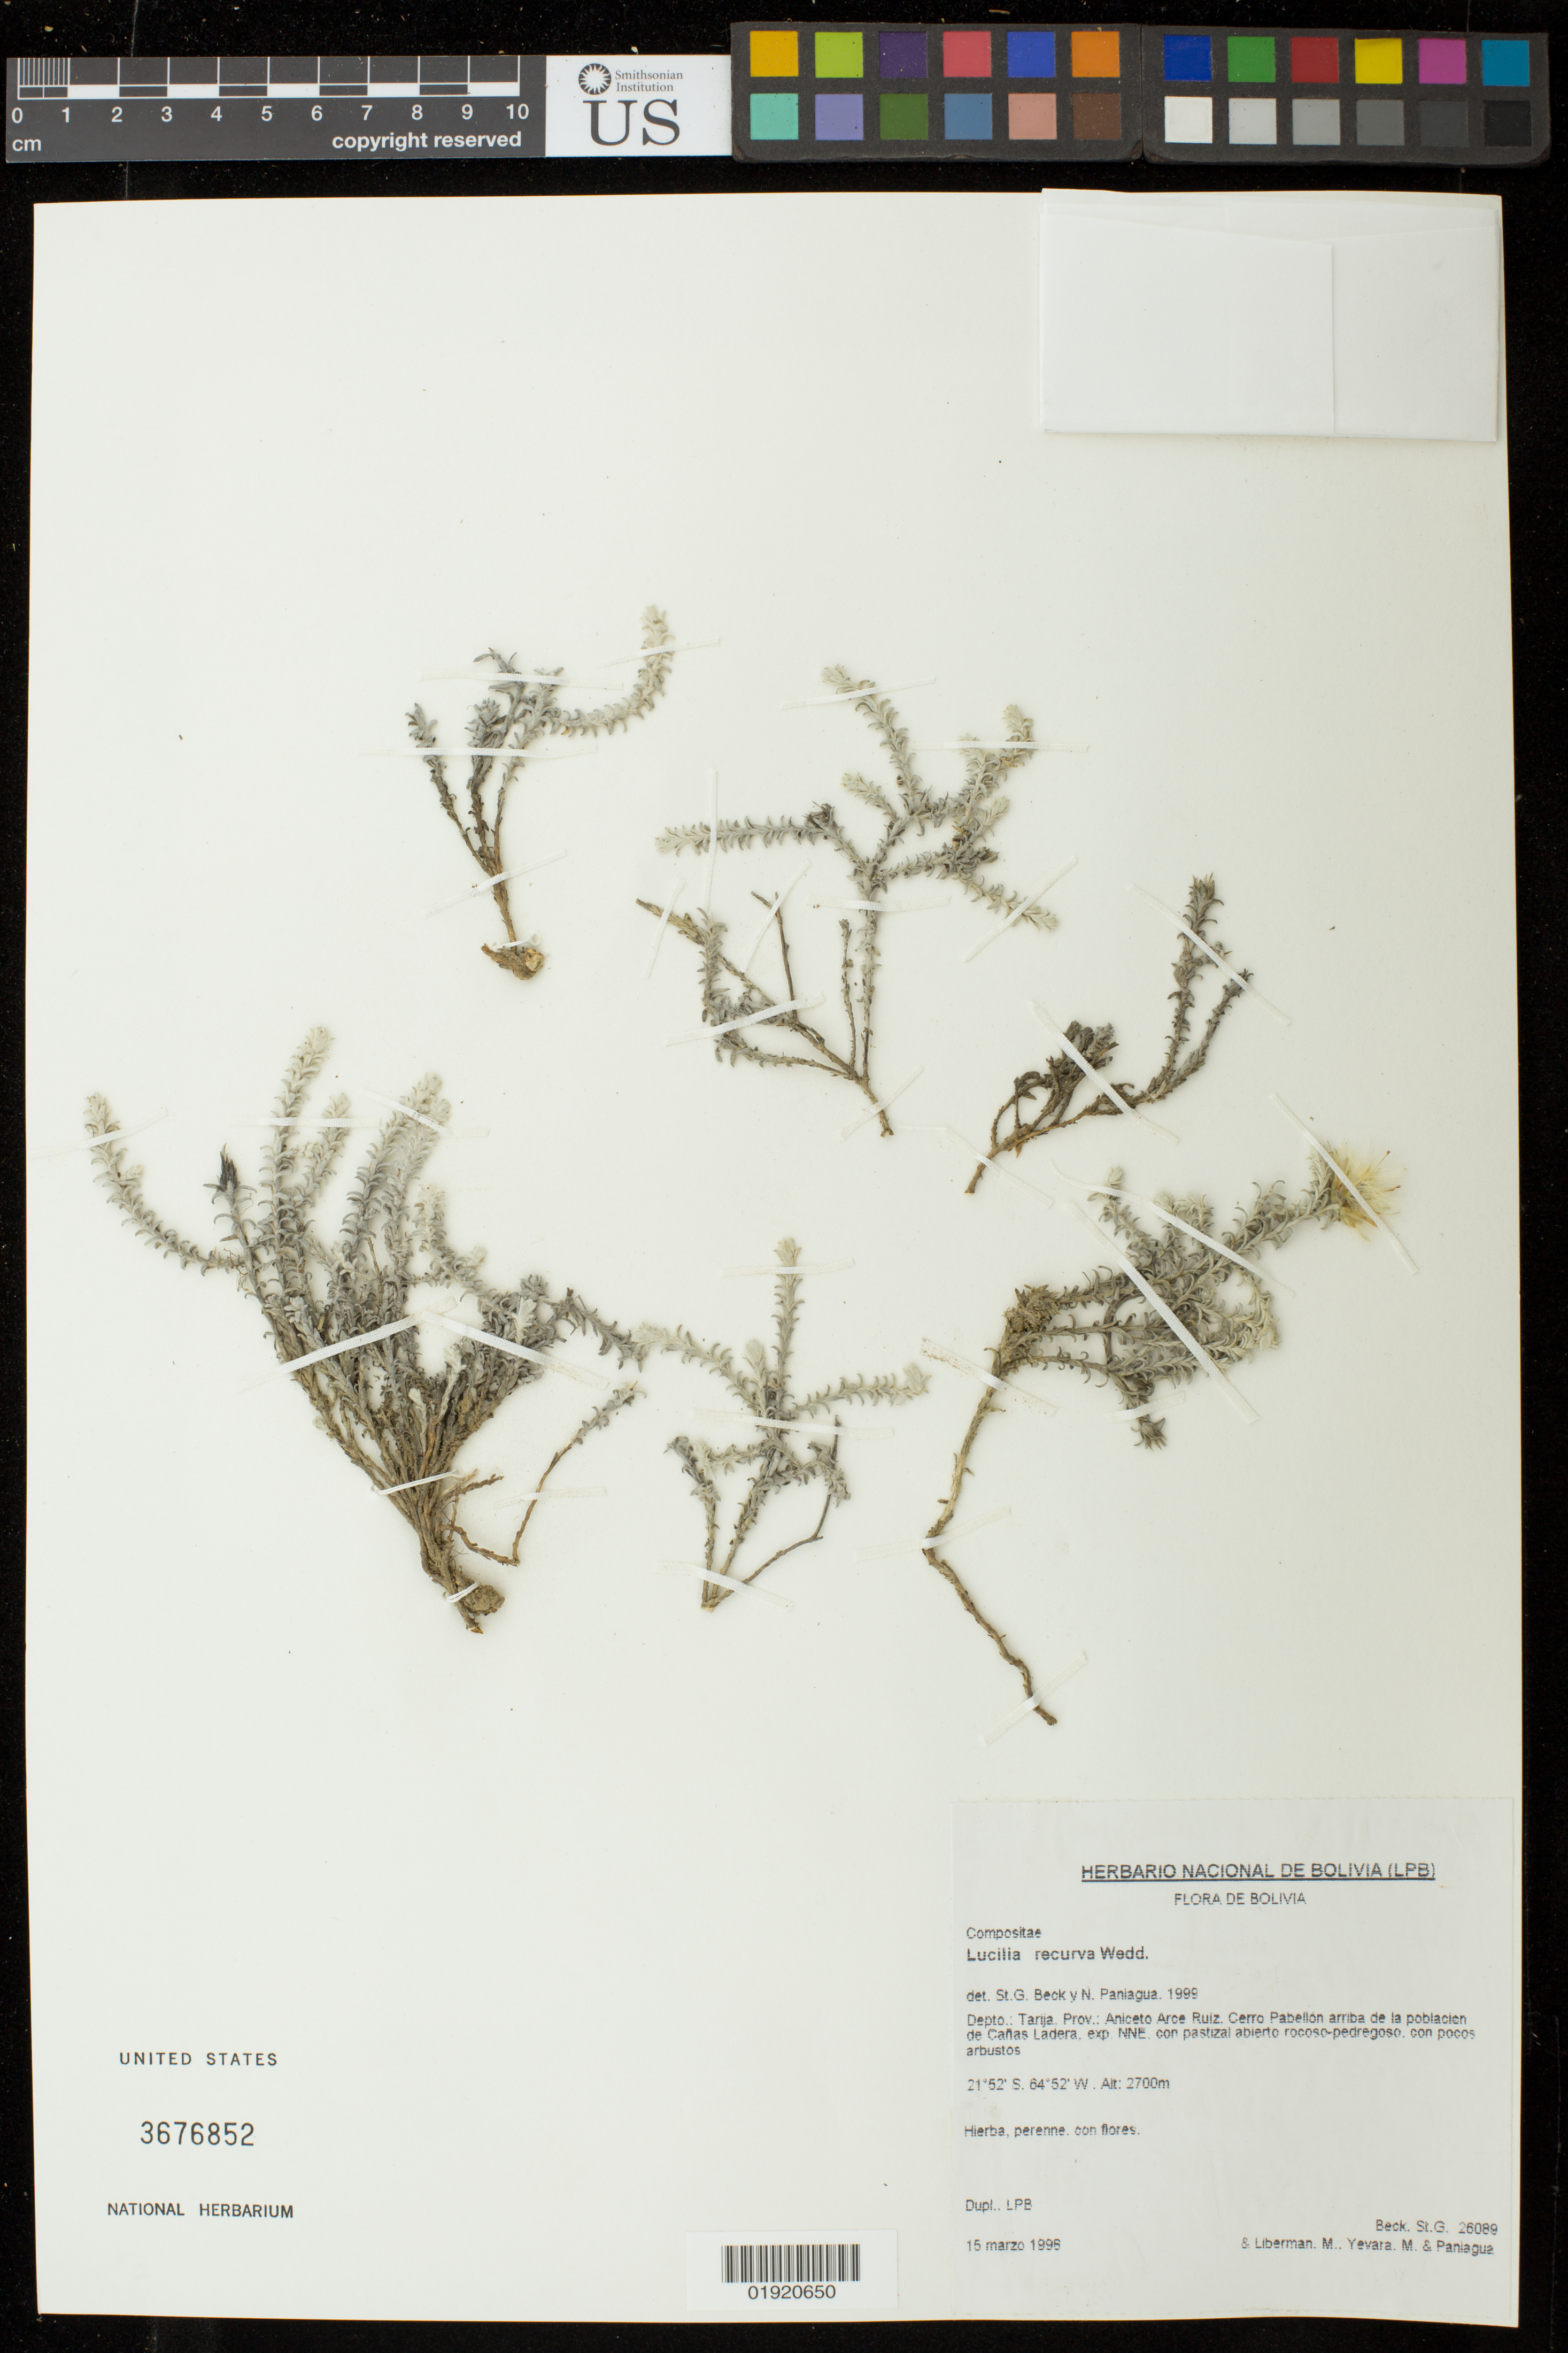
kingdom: Plantae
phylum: Tracheophyta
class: Magnoliopsida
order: Asterales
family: Asteraceae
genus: Lucilia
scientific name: Lucilia recurva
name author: Wedd.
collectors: S. Beck, M. Liberman, M. Yevara & N. Paniagua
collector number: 26089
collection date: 1998-03-15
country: Bolivia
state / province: Tarija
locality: Depto.: Tarija. Prov.: Ancieto Arce Ruiz. Cerro Pabellon arriba de la poblacion de Canas Ladera.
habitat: Con pastizal abierto rocoso-pedregoso. Con pocos arbustos.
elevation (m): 2700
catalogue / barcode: US 3676852